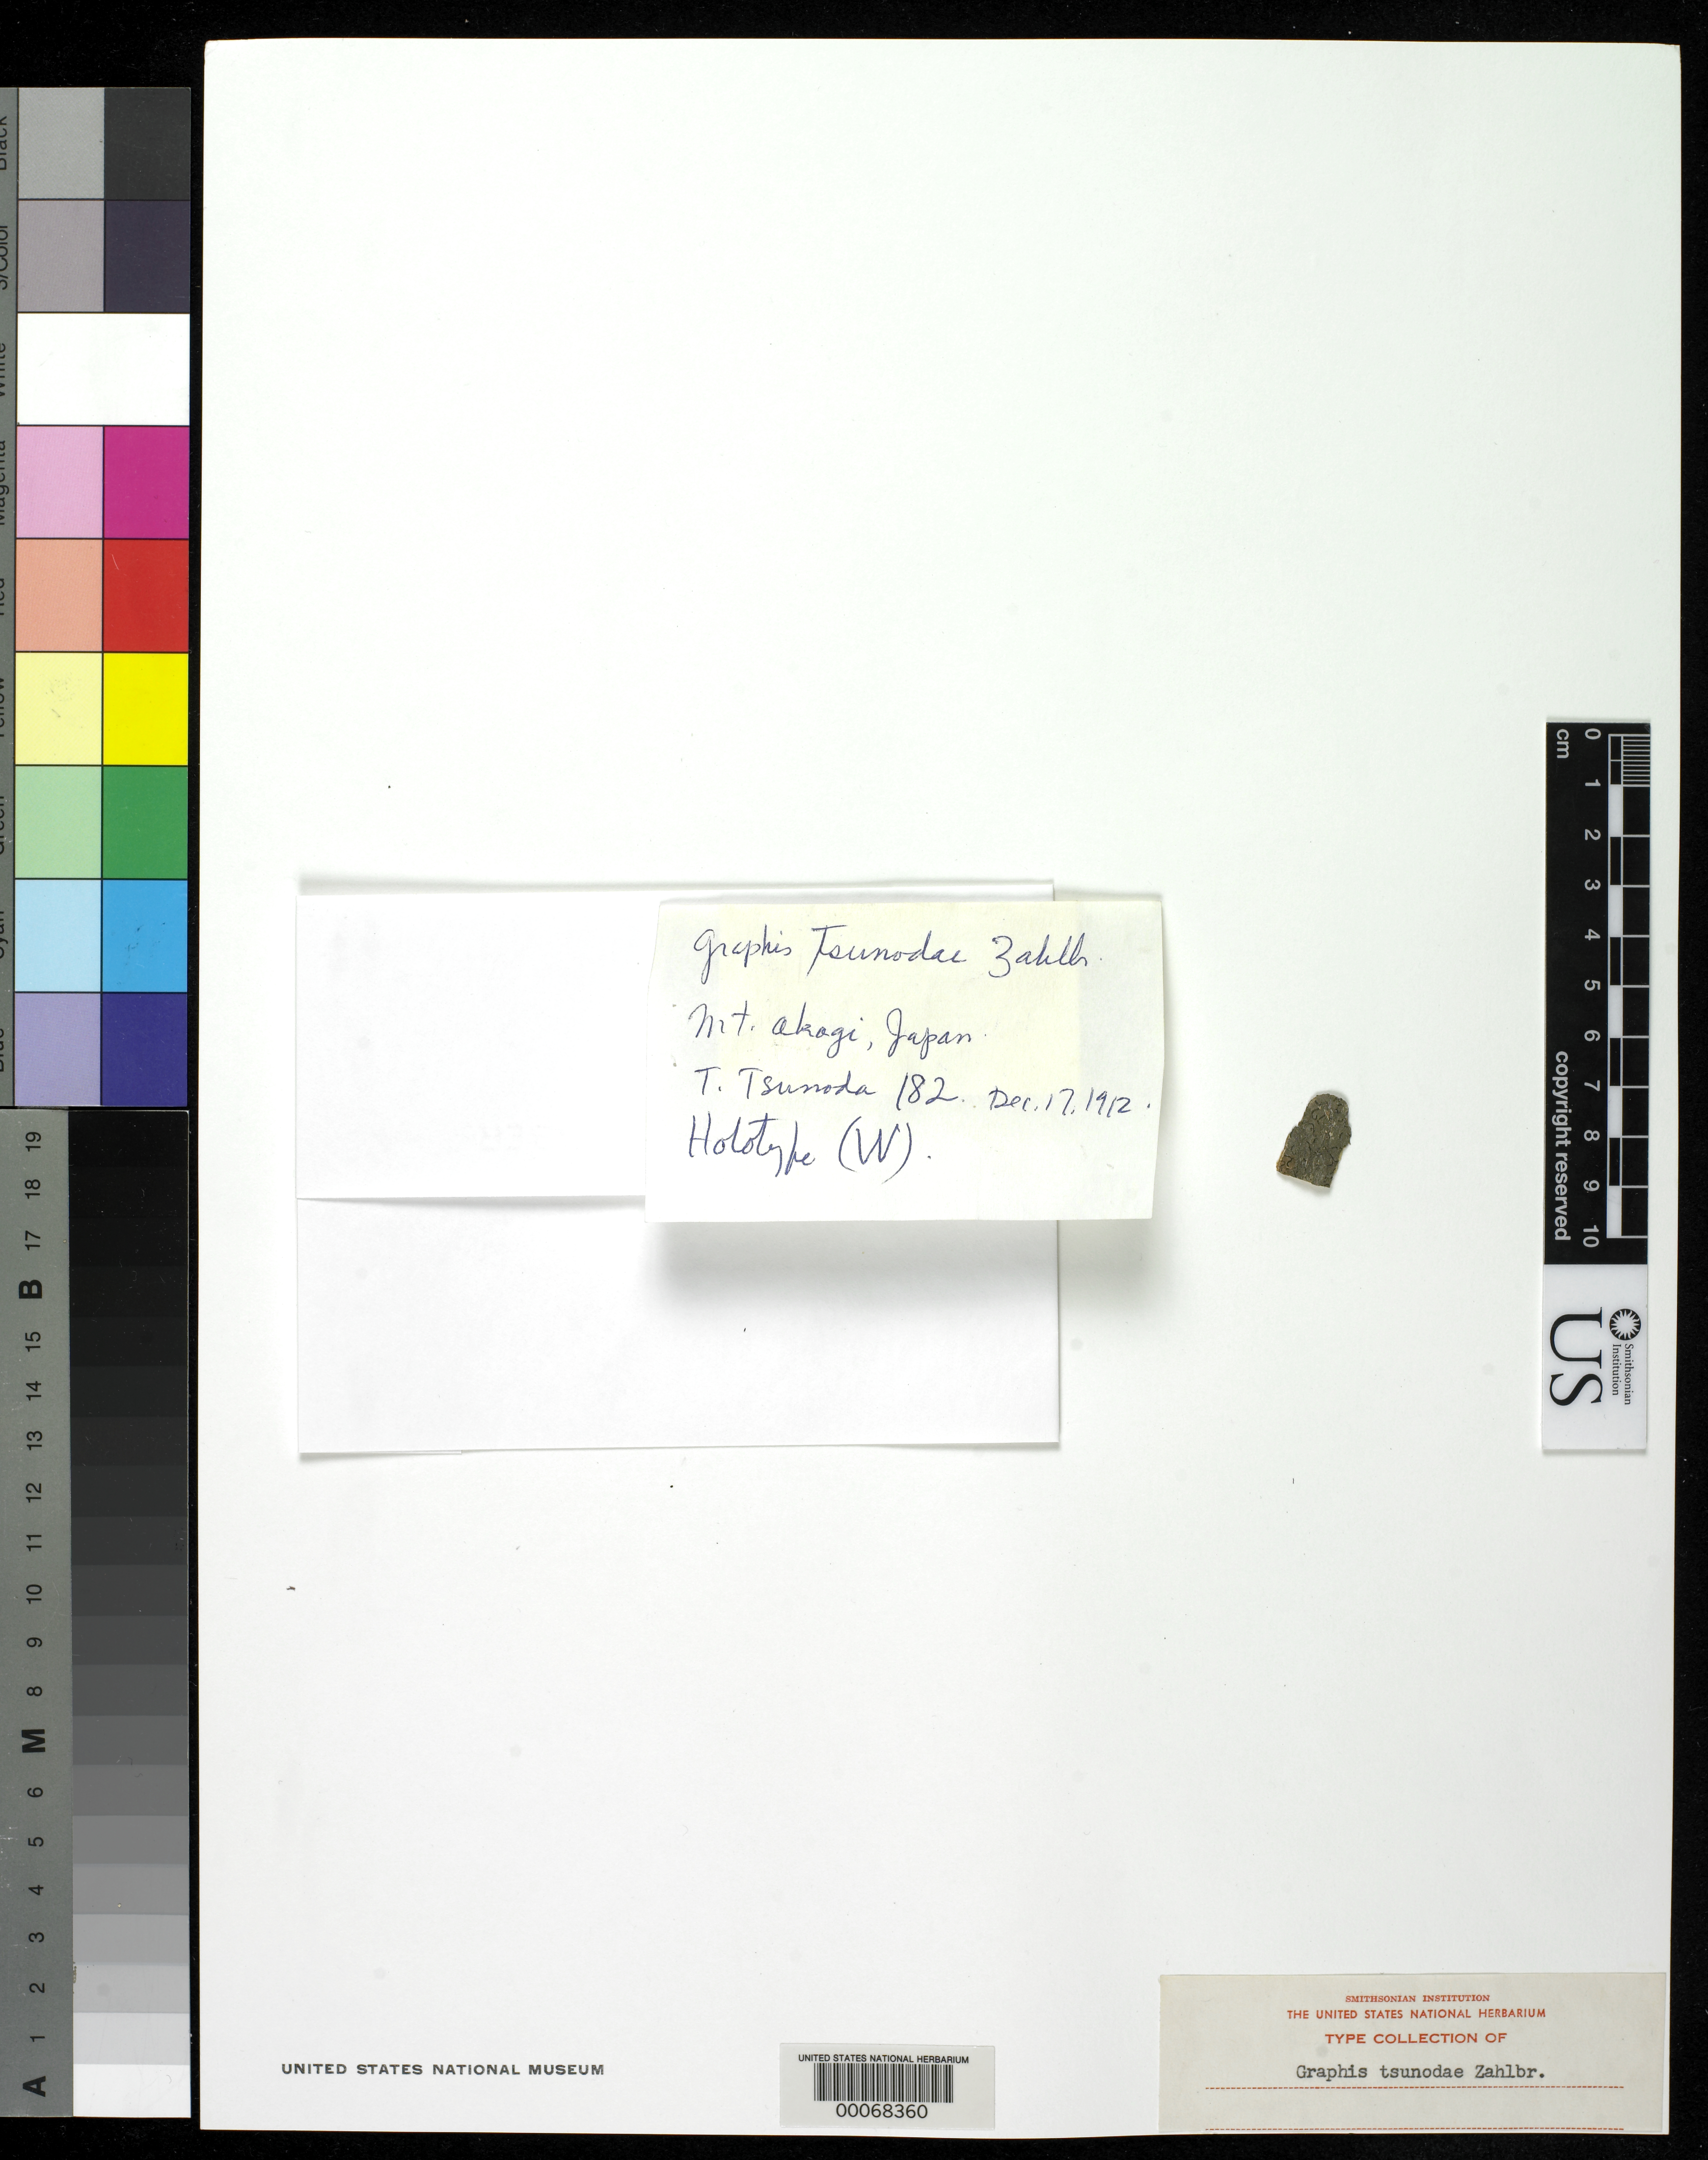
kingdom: Fungi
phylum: Ascomycota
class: Lecanoromycetes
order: Ostropales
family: Graphidaceae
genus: Graphis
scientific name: Graphis tsunodae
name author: Zahlbr.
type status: Isotype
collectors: T. Tsunoda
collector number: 182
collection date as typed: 17 Dec 1912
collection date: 1912-12-17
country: Japan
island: Honshu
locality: Mt. Akagi.